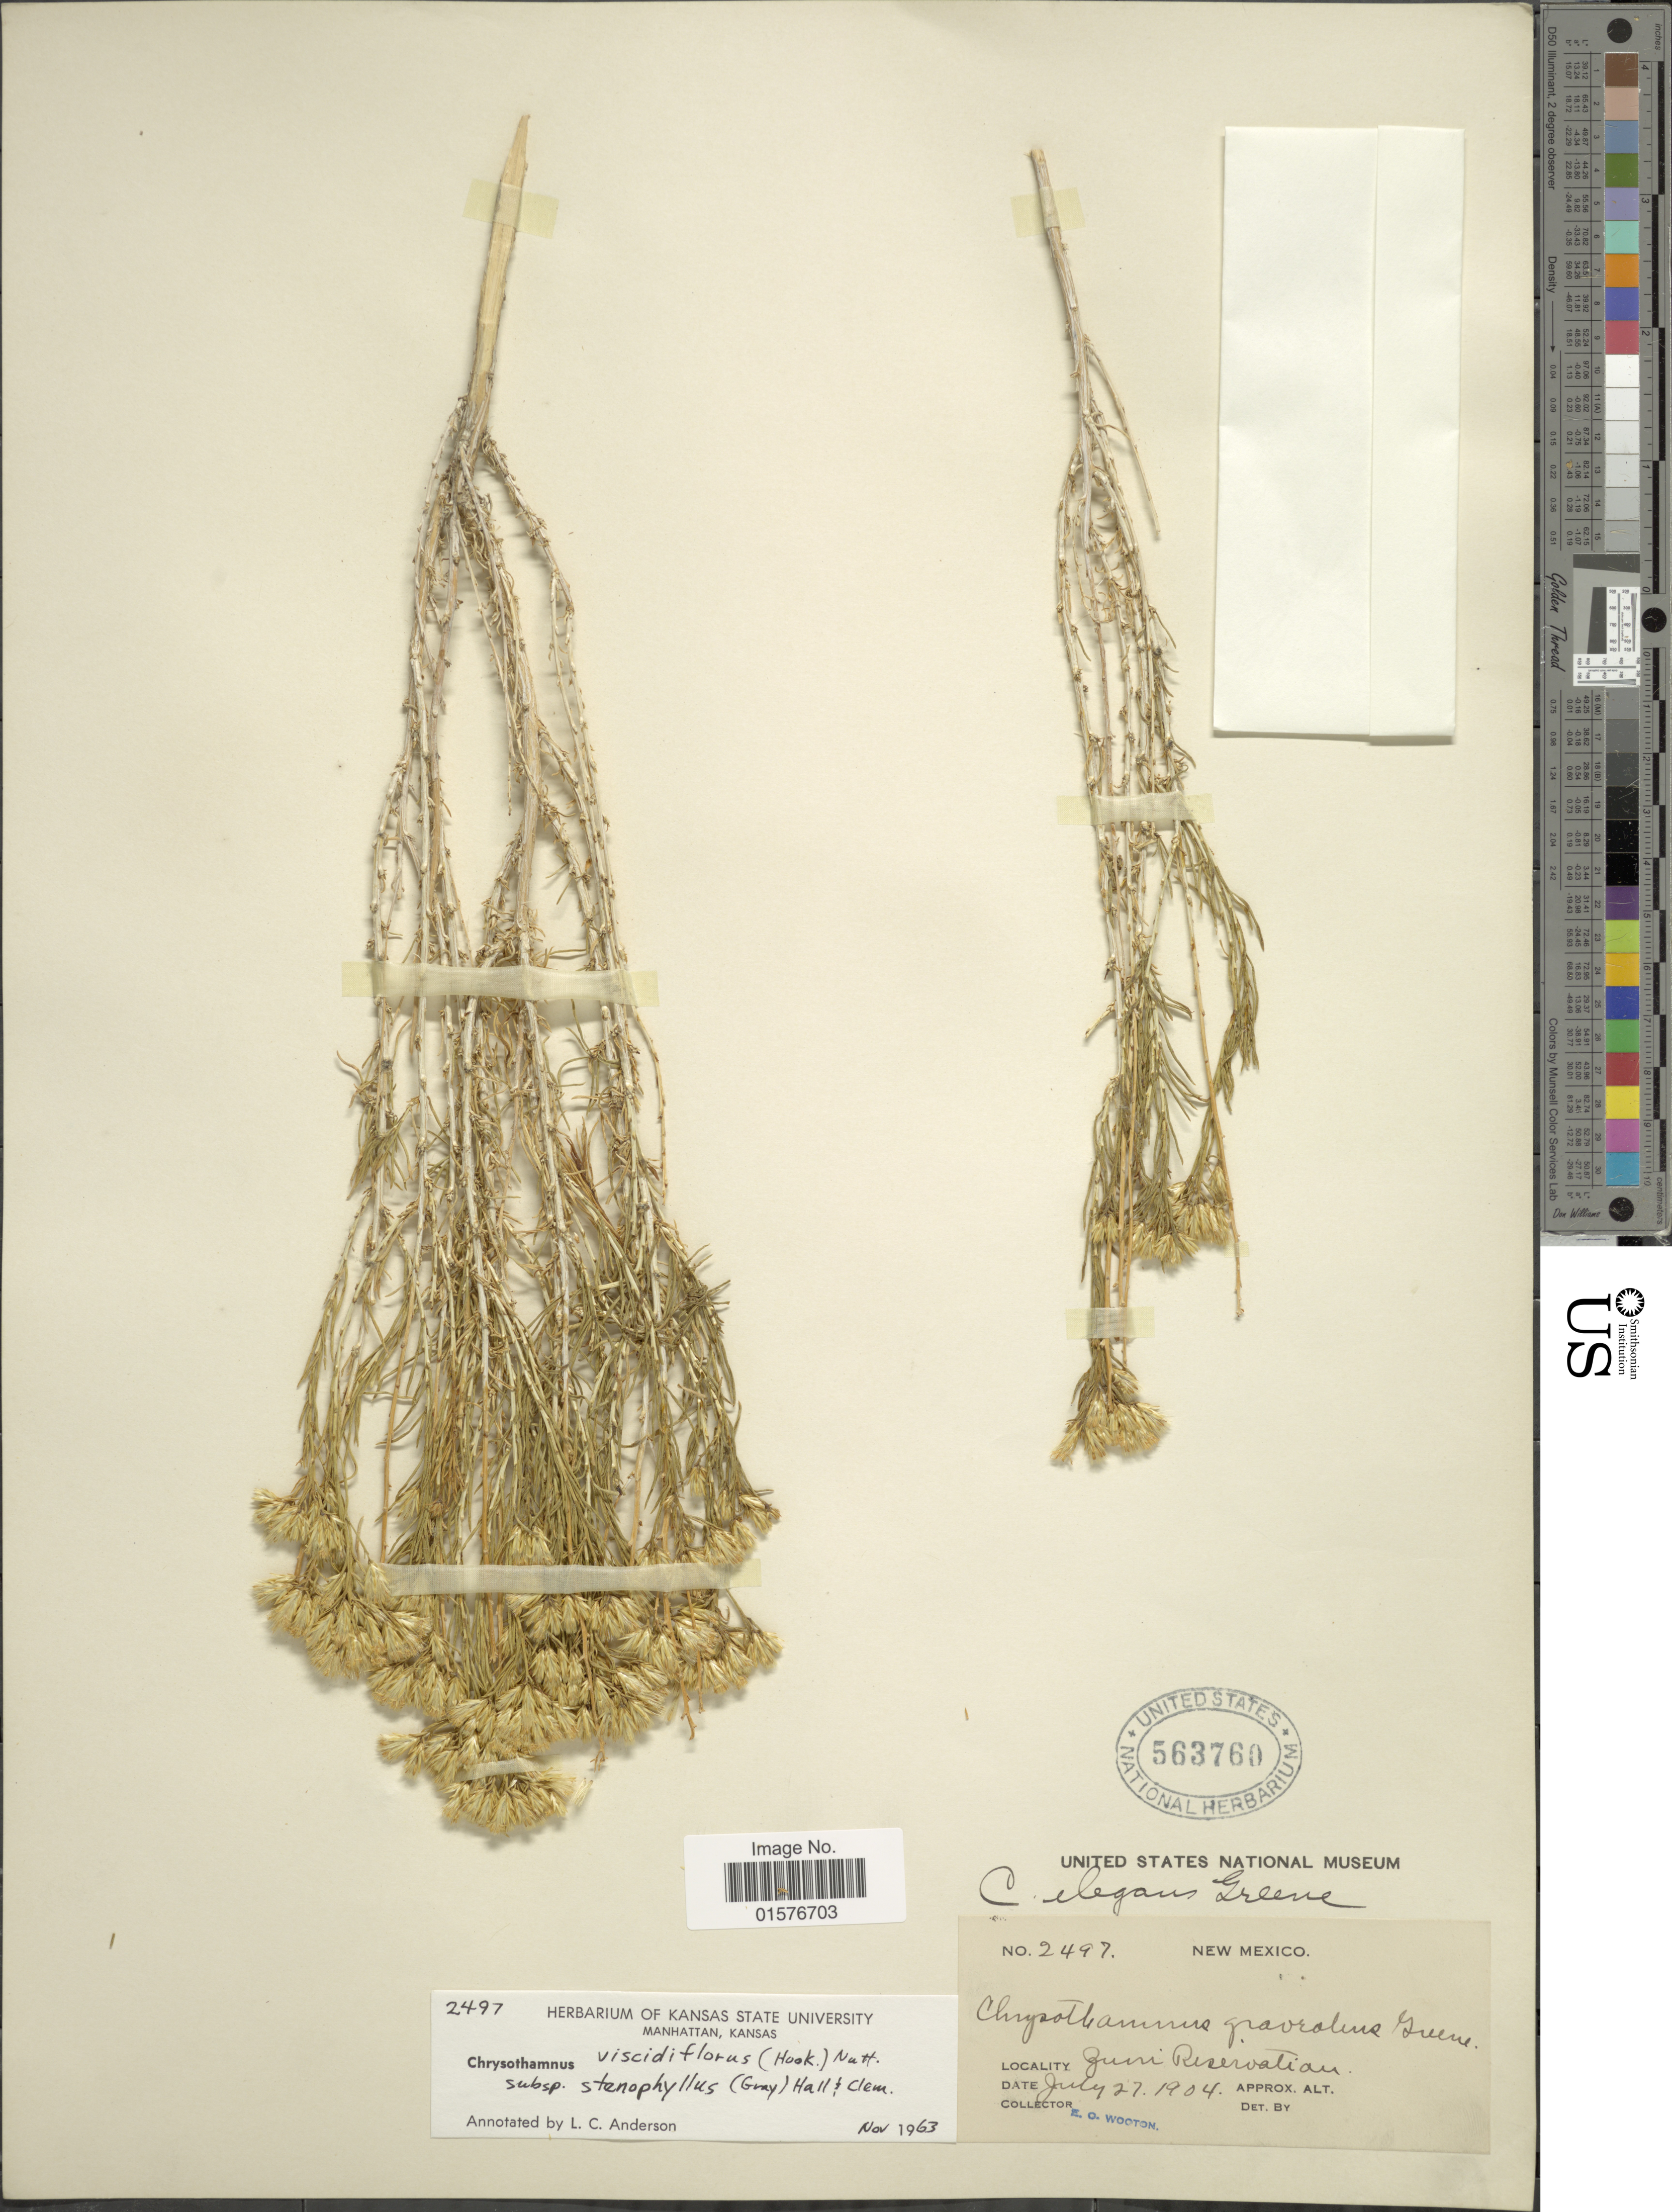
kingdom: Plantae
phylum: Tracheophyta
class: Magnoliopsida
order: Asterales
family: Asteraceae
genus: Chrysothamnus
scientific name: Chrysothamnus viscidiflorus subsp. stenophyllus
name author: (A. Gray) H.M. Hall & Clem.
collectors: E. O. Wooton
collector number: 2497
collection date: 1904-07-27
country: United States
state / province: New Mexico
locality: Juni Reservation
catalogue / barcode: US 563760